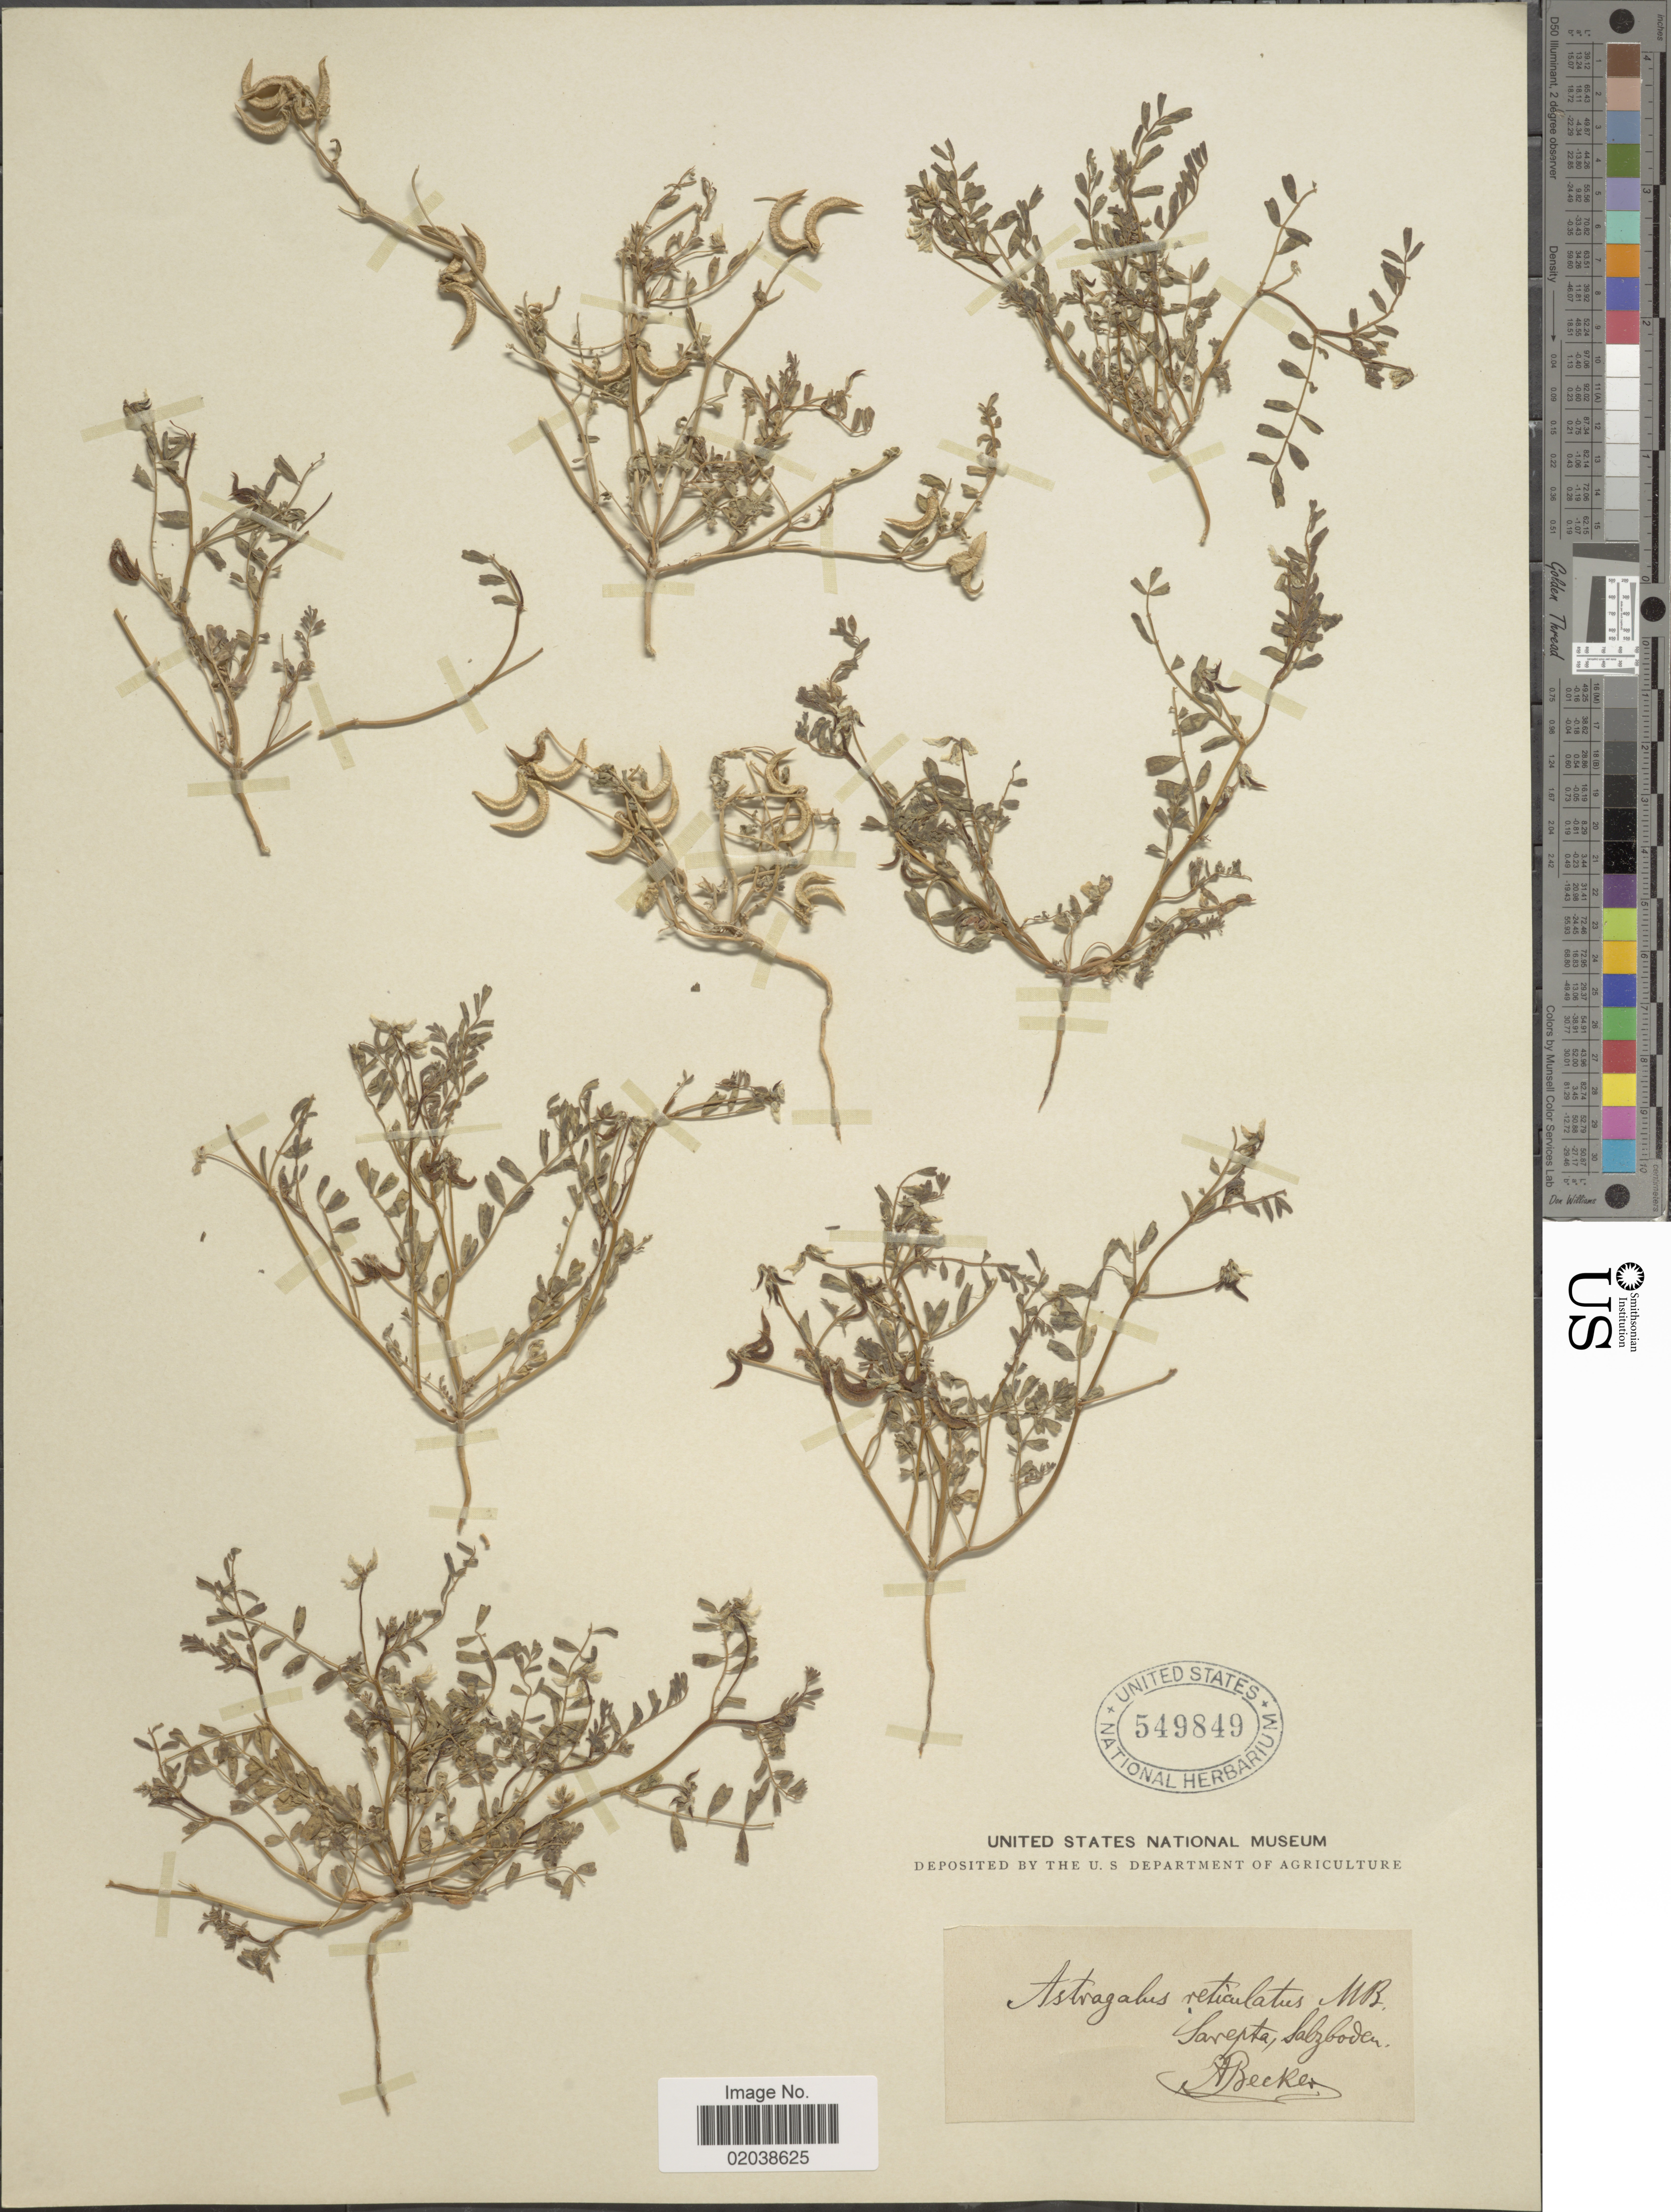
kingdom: Plantae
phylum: Tracheophyta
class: Magnoliopsida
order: Fabales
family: Fabaceae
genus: Astragalus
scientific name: Astragalus reticulatus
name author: M. Bieb.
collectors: A. Becker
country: Russian Federation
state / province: Volgograd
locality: Sarepta, Salzboden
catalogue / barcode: US 549849